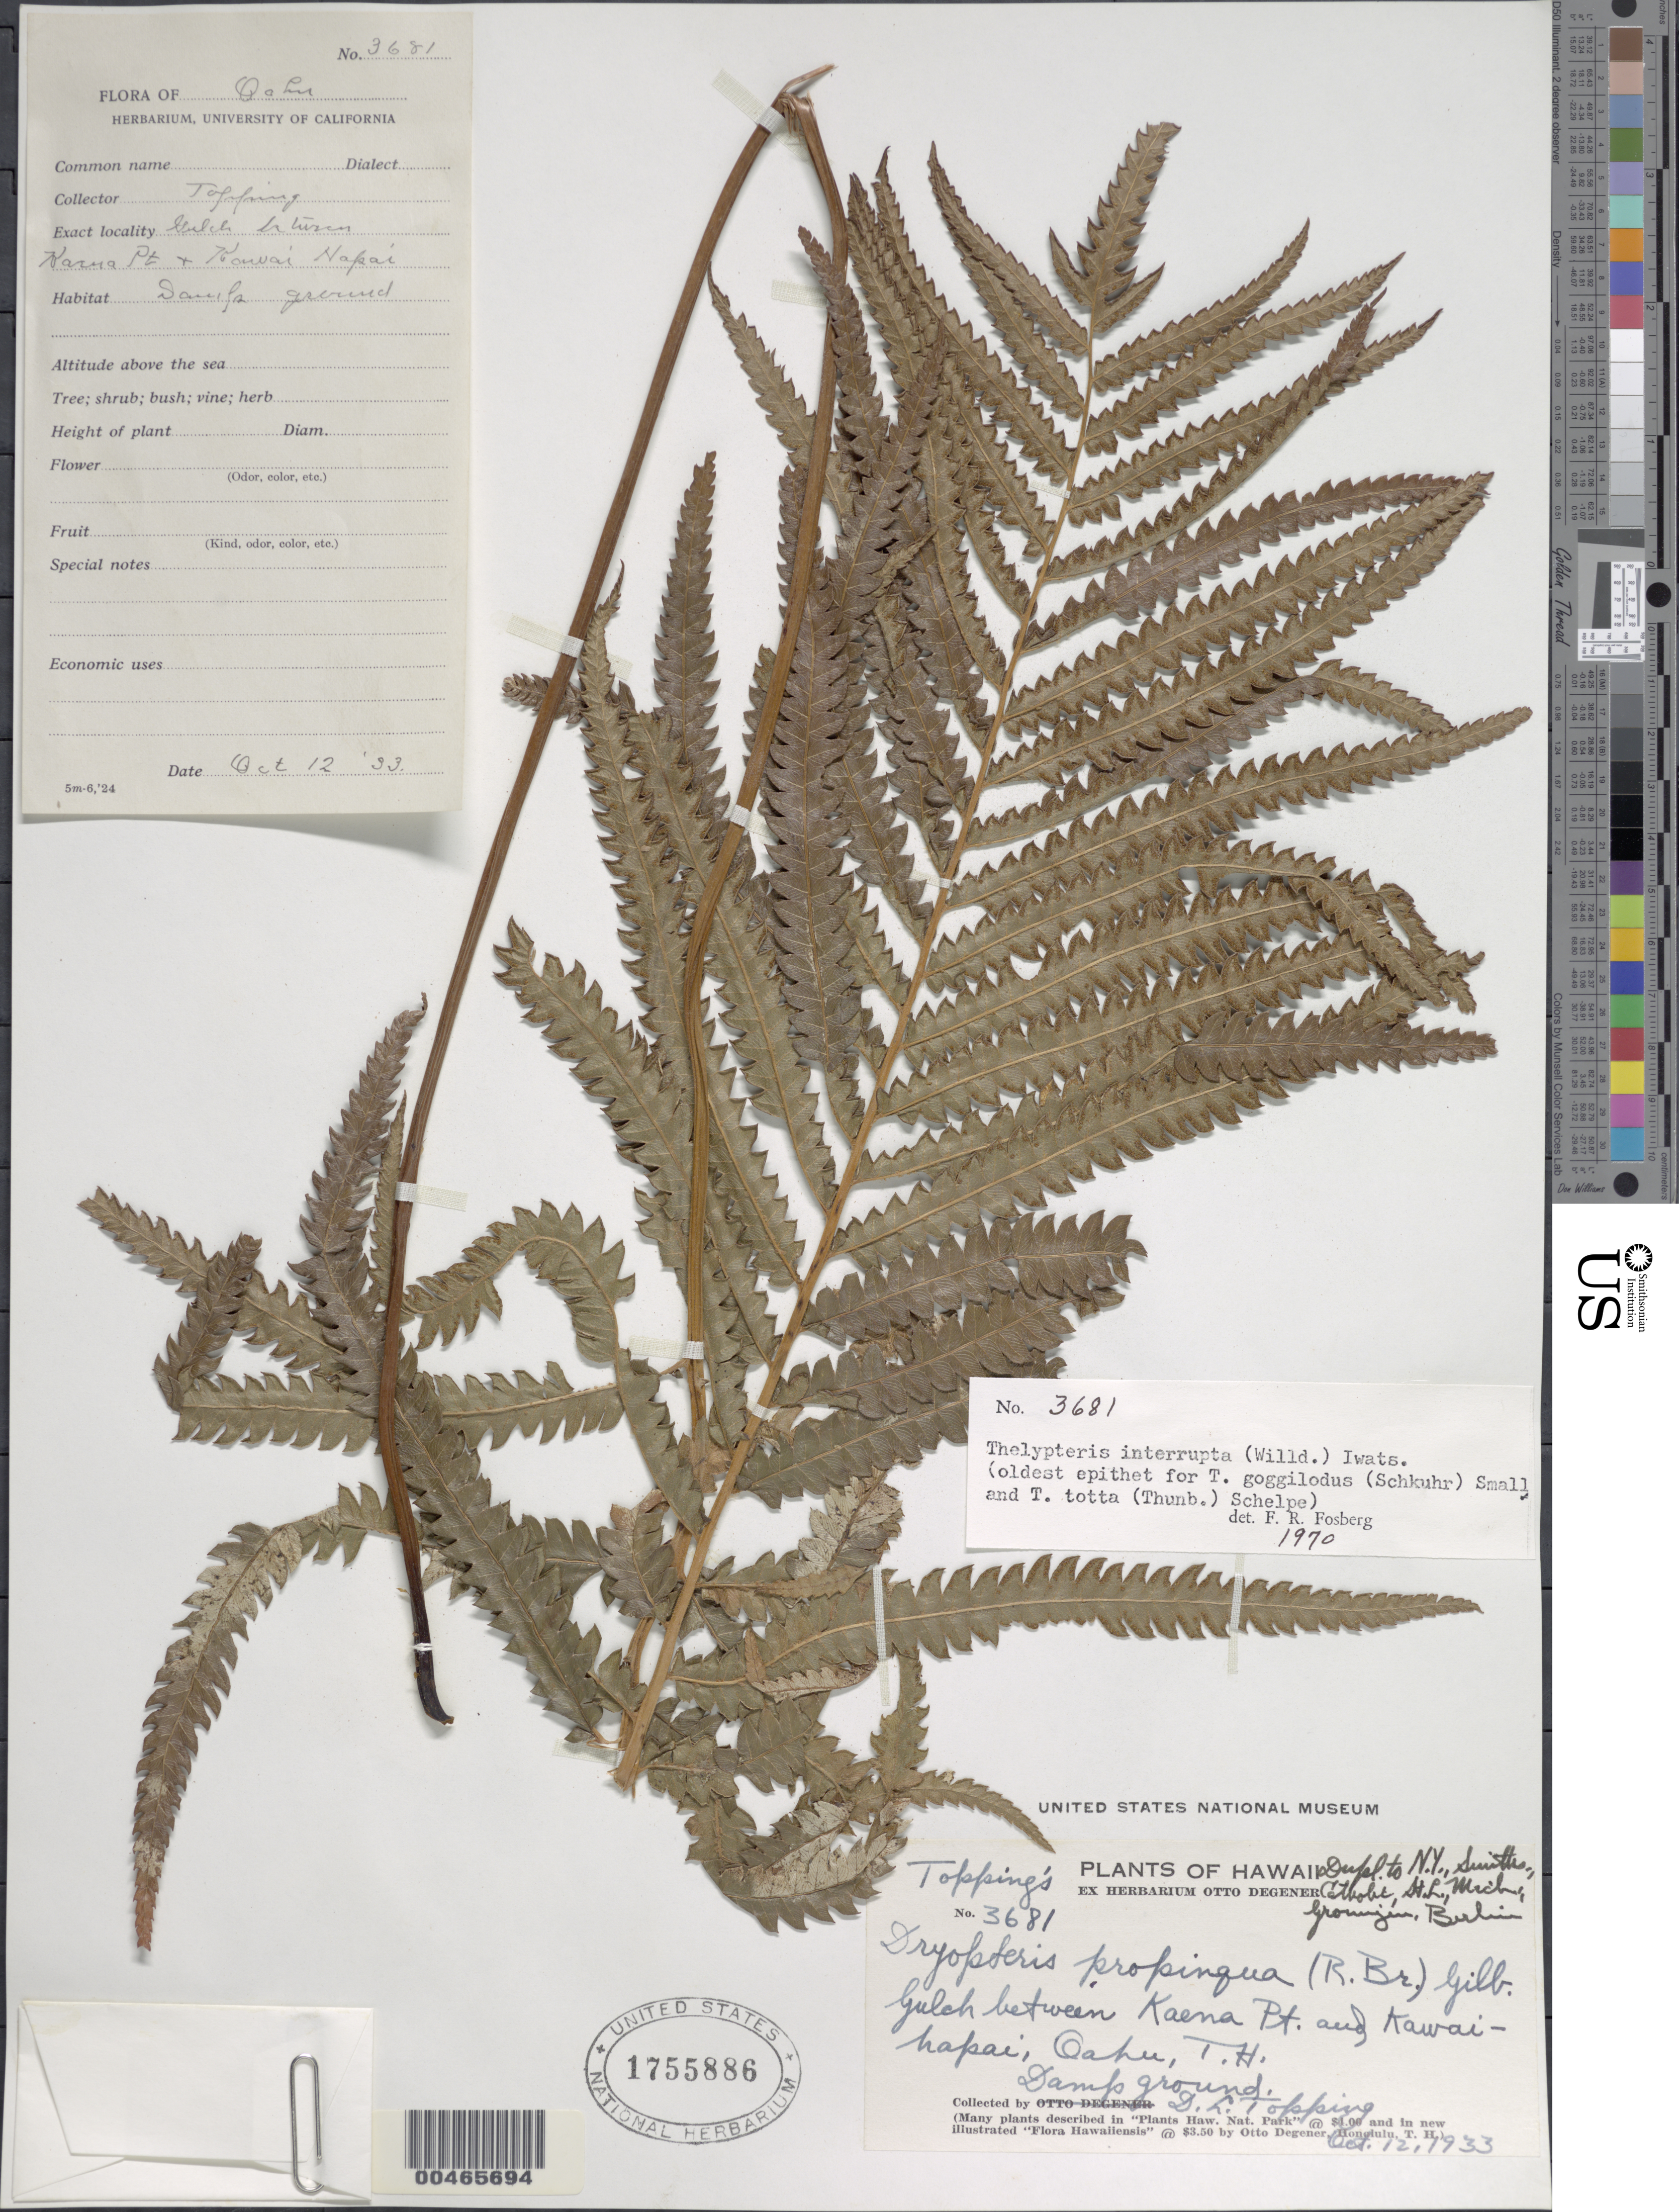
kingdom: Plantae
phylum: Tracheophyta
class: Polypodiopsida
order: Polypodiales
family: Thelypteridaceae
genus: Cyclosorus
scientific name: Cyclosorus interruptus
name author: (Willd.) H. Itô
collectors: D. L. Topping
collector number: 3681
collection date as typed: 12 Oct 1933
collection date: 1933-10-12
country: United States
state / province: Hawaii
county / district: Honolulu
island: Oahu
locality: Gulch between Kaena Pt. and Kawaihapai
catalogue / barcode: US 1755886